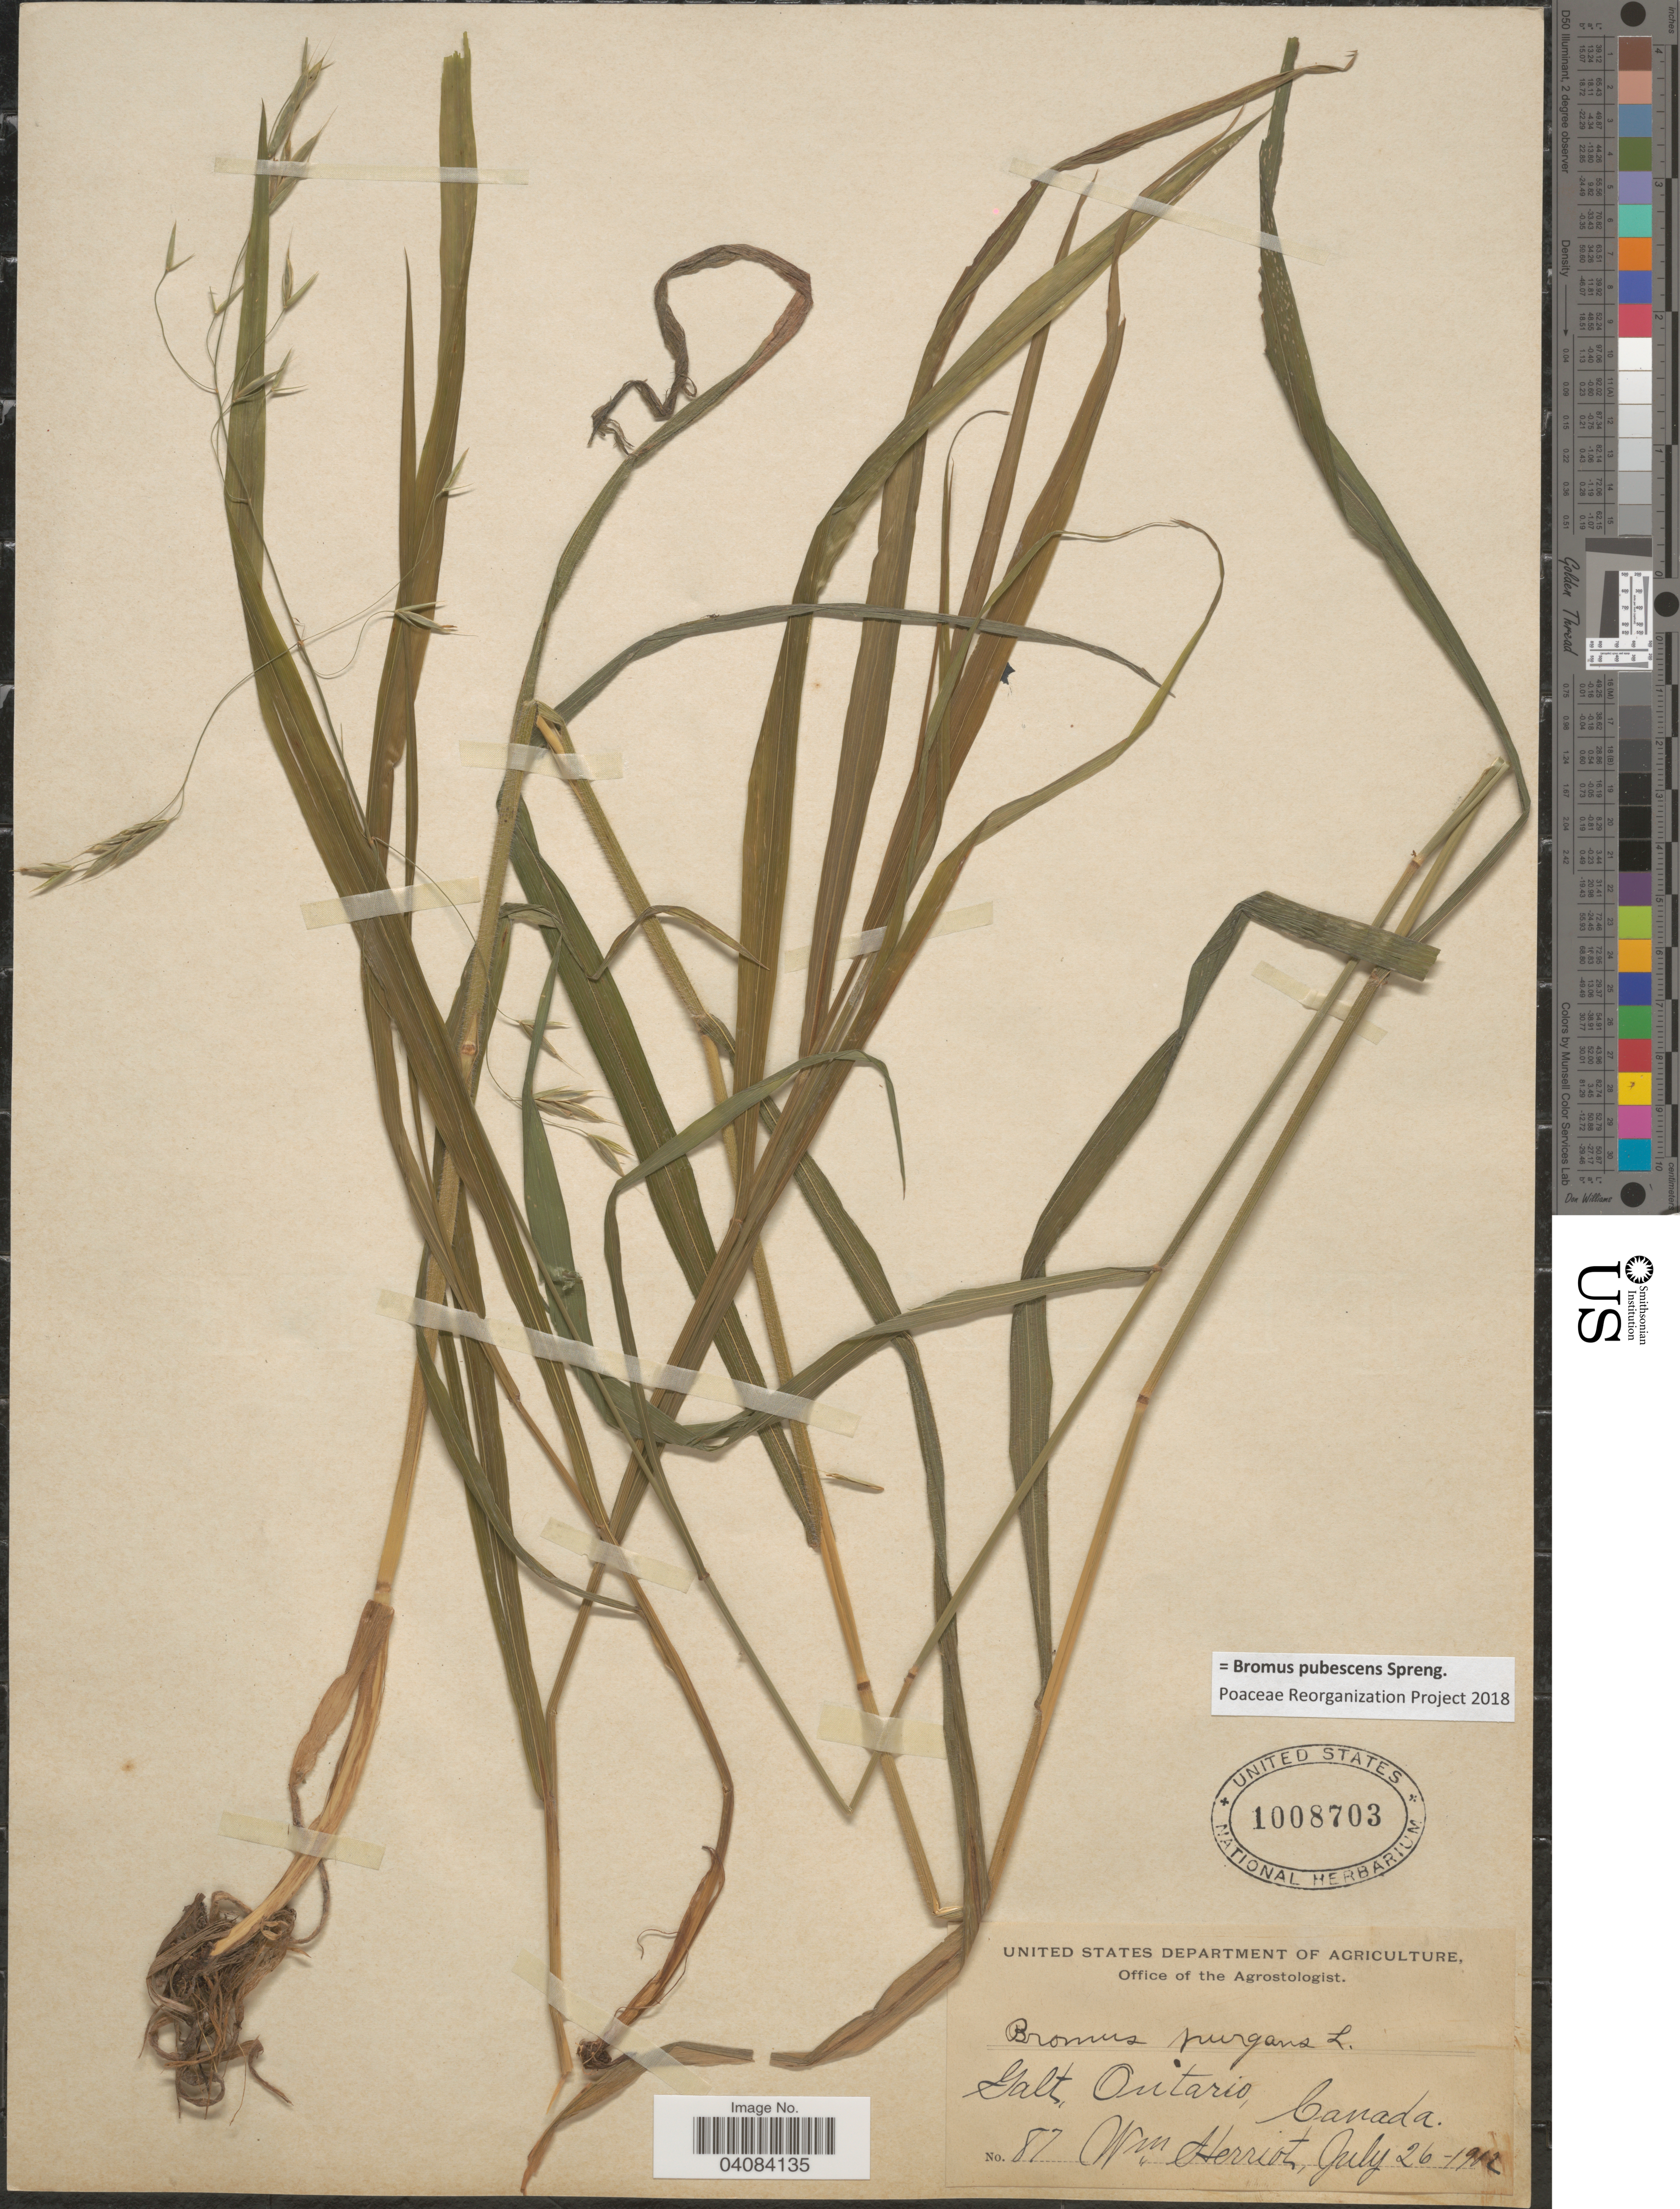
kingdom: Plantae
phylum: Tracheophyta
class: Liliopsida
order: Poales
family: Poaceae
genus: Bromus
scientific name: Bromus pubescens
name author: Muhl. ex Willd.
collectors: W. Herriot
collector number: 87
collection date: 1902-07-26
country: Canada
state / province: Ontario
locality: Galt.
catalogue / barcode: US 1008703